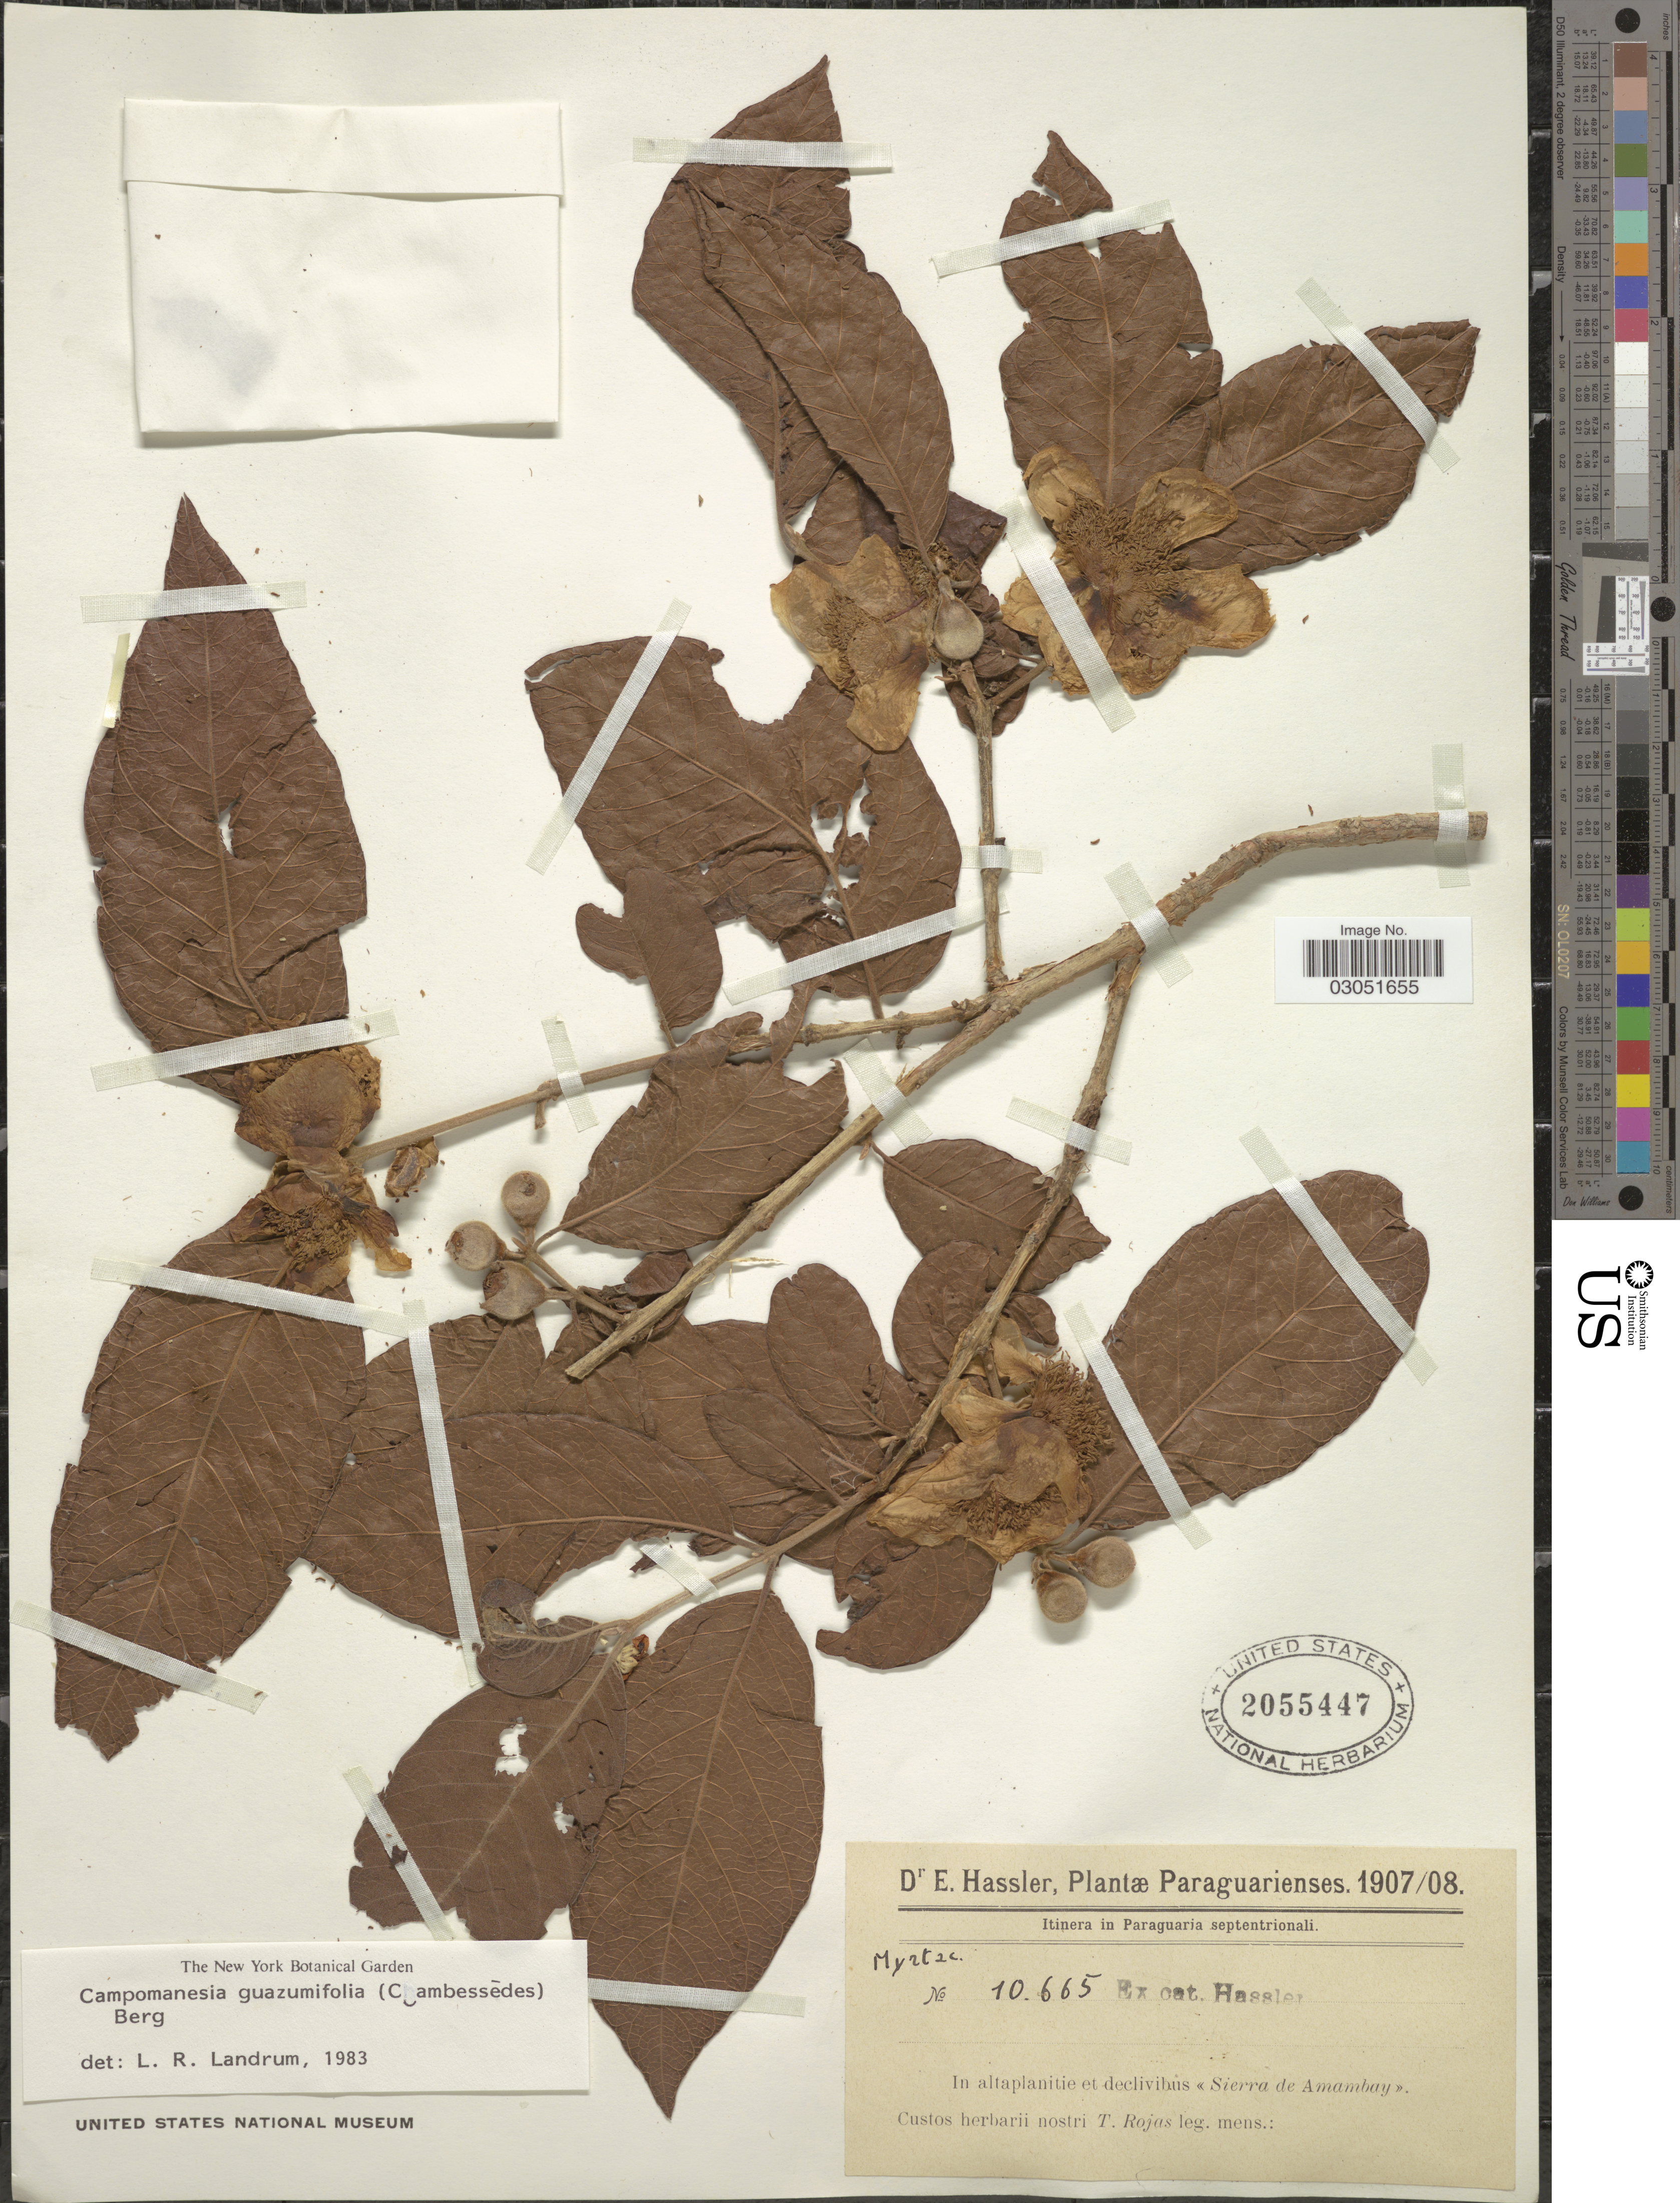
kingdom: Plantae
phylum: Tracheophyta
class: Magnoliopsida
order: Myrtales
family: Myrtaceae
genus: Campomanesia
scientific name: Campomanesia guazumifolia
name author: (Cambess.) O. Berg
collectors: E. Hassler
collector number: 10665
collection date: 1907/1908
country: Paraguay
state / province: Amambay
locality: In altaplanitie et declivibus Sierra de Amambay.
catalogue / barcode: US 2055447